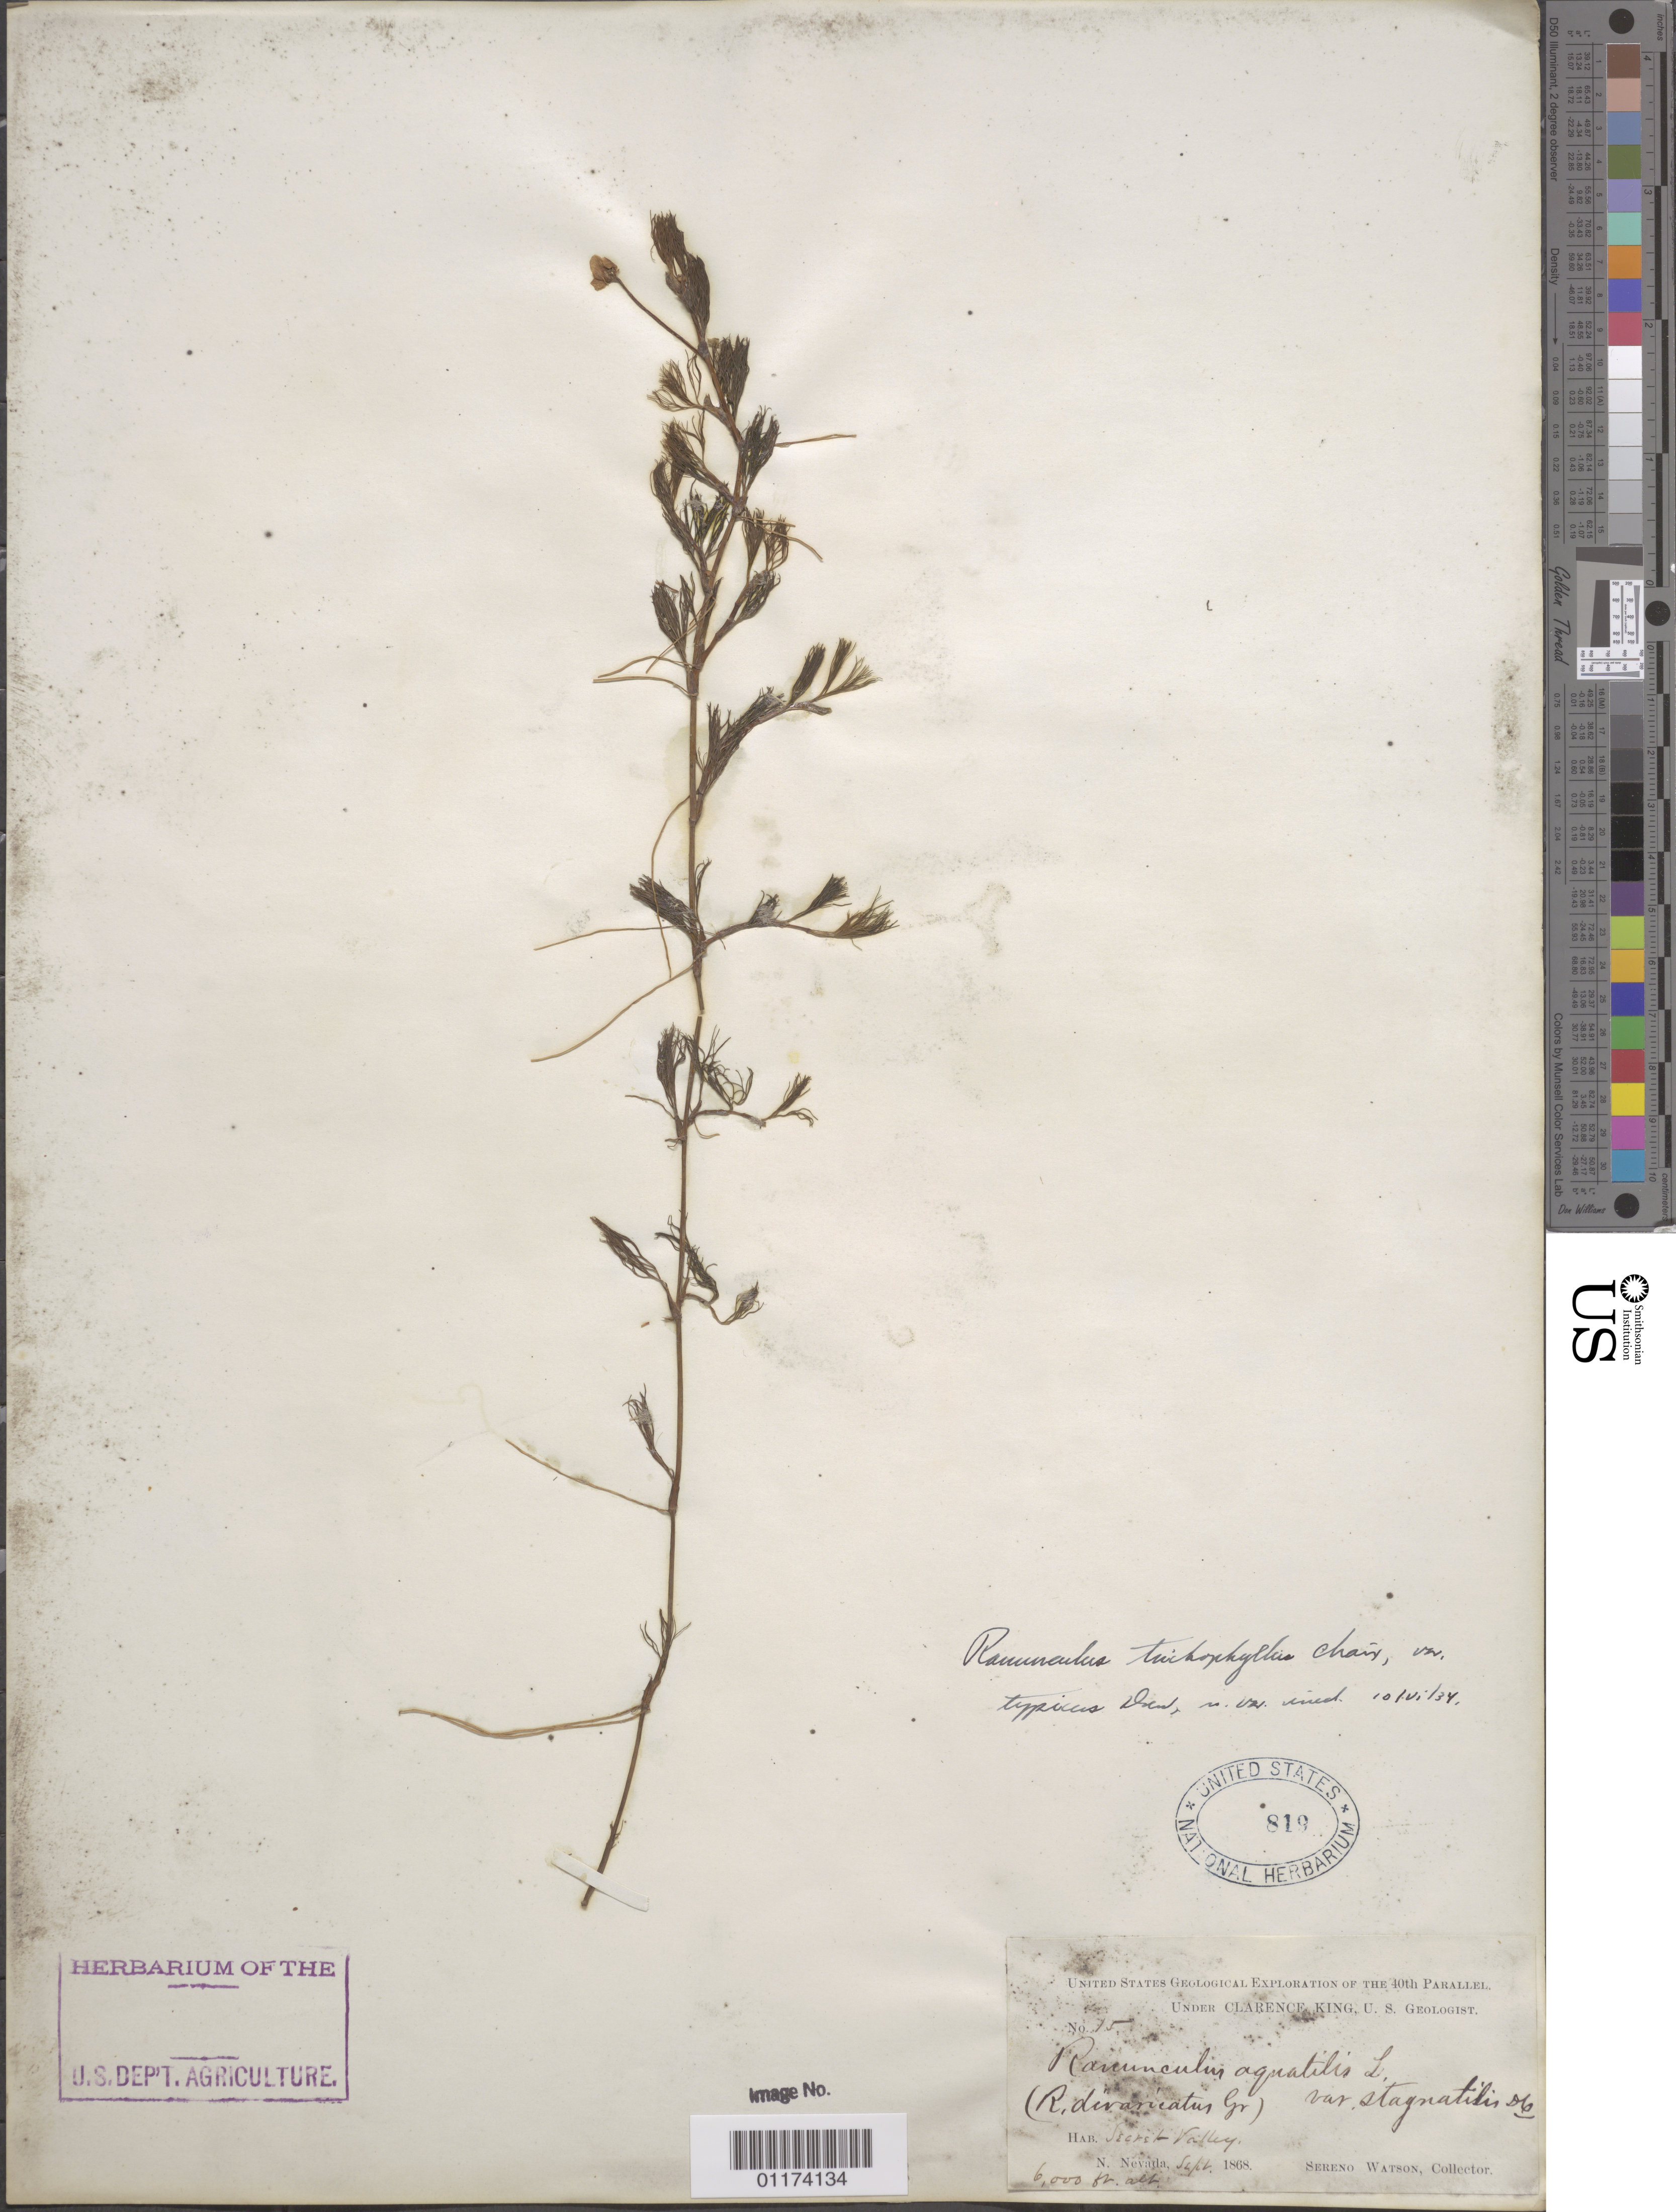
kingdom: Plantae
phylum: Tracheophyta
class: Magnoliopsida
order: Ranunculales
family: Ranunculaceae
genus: Ranunculus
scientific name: Ranunculus trichophyllus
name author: Chaix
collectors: S. Watson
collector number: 15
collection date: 1868-09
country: United States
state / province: Nevada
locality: Secret Valley.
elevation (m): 1829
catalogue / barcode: US 819